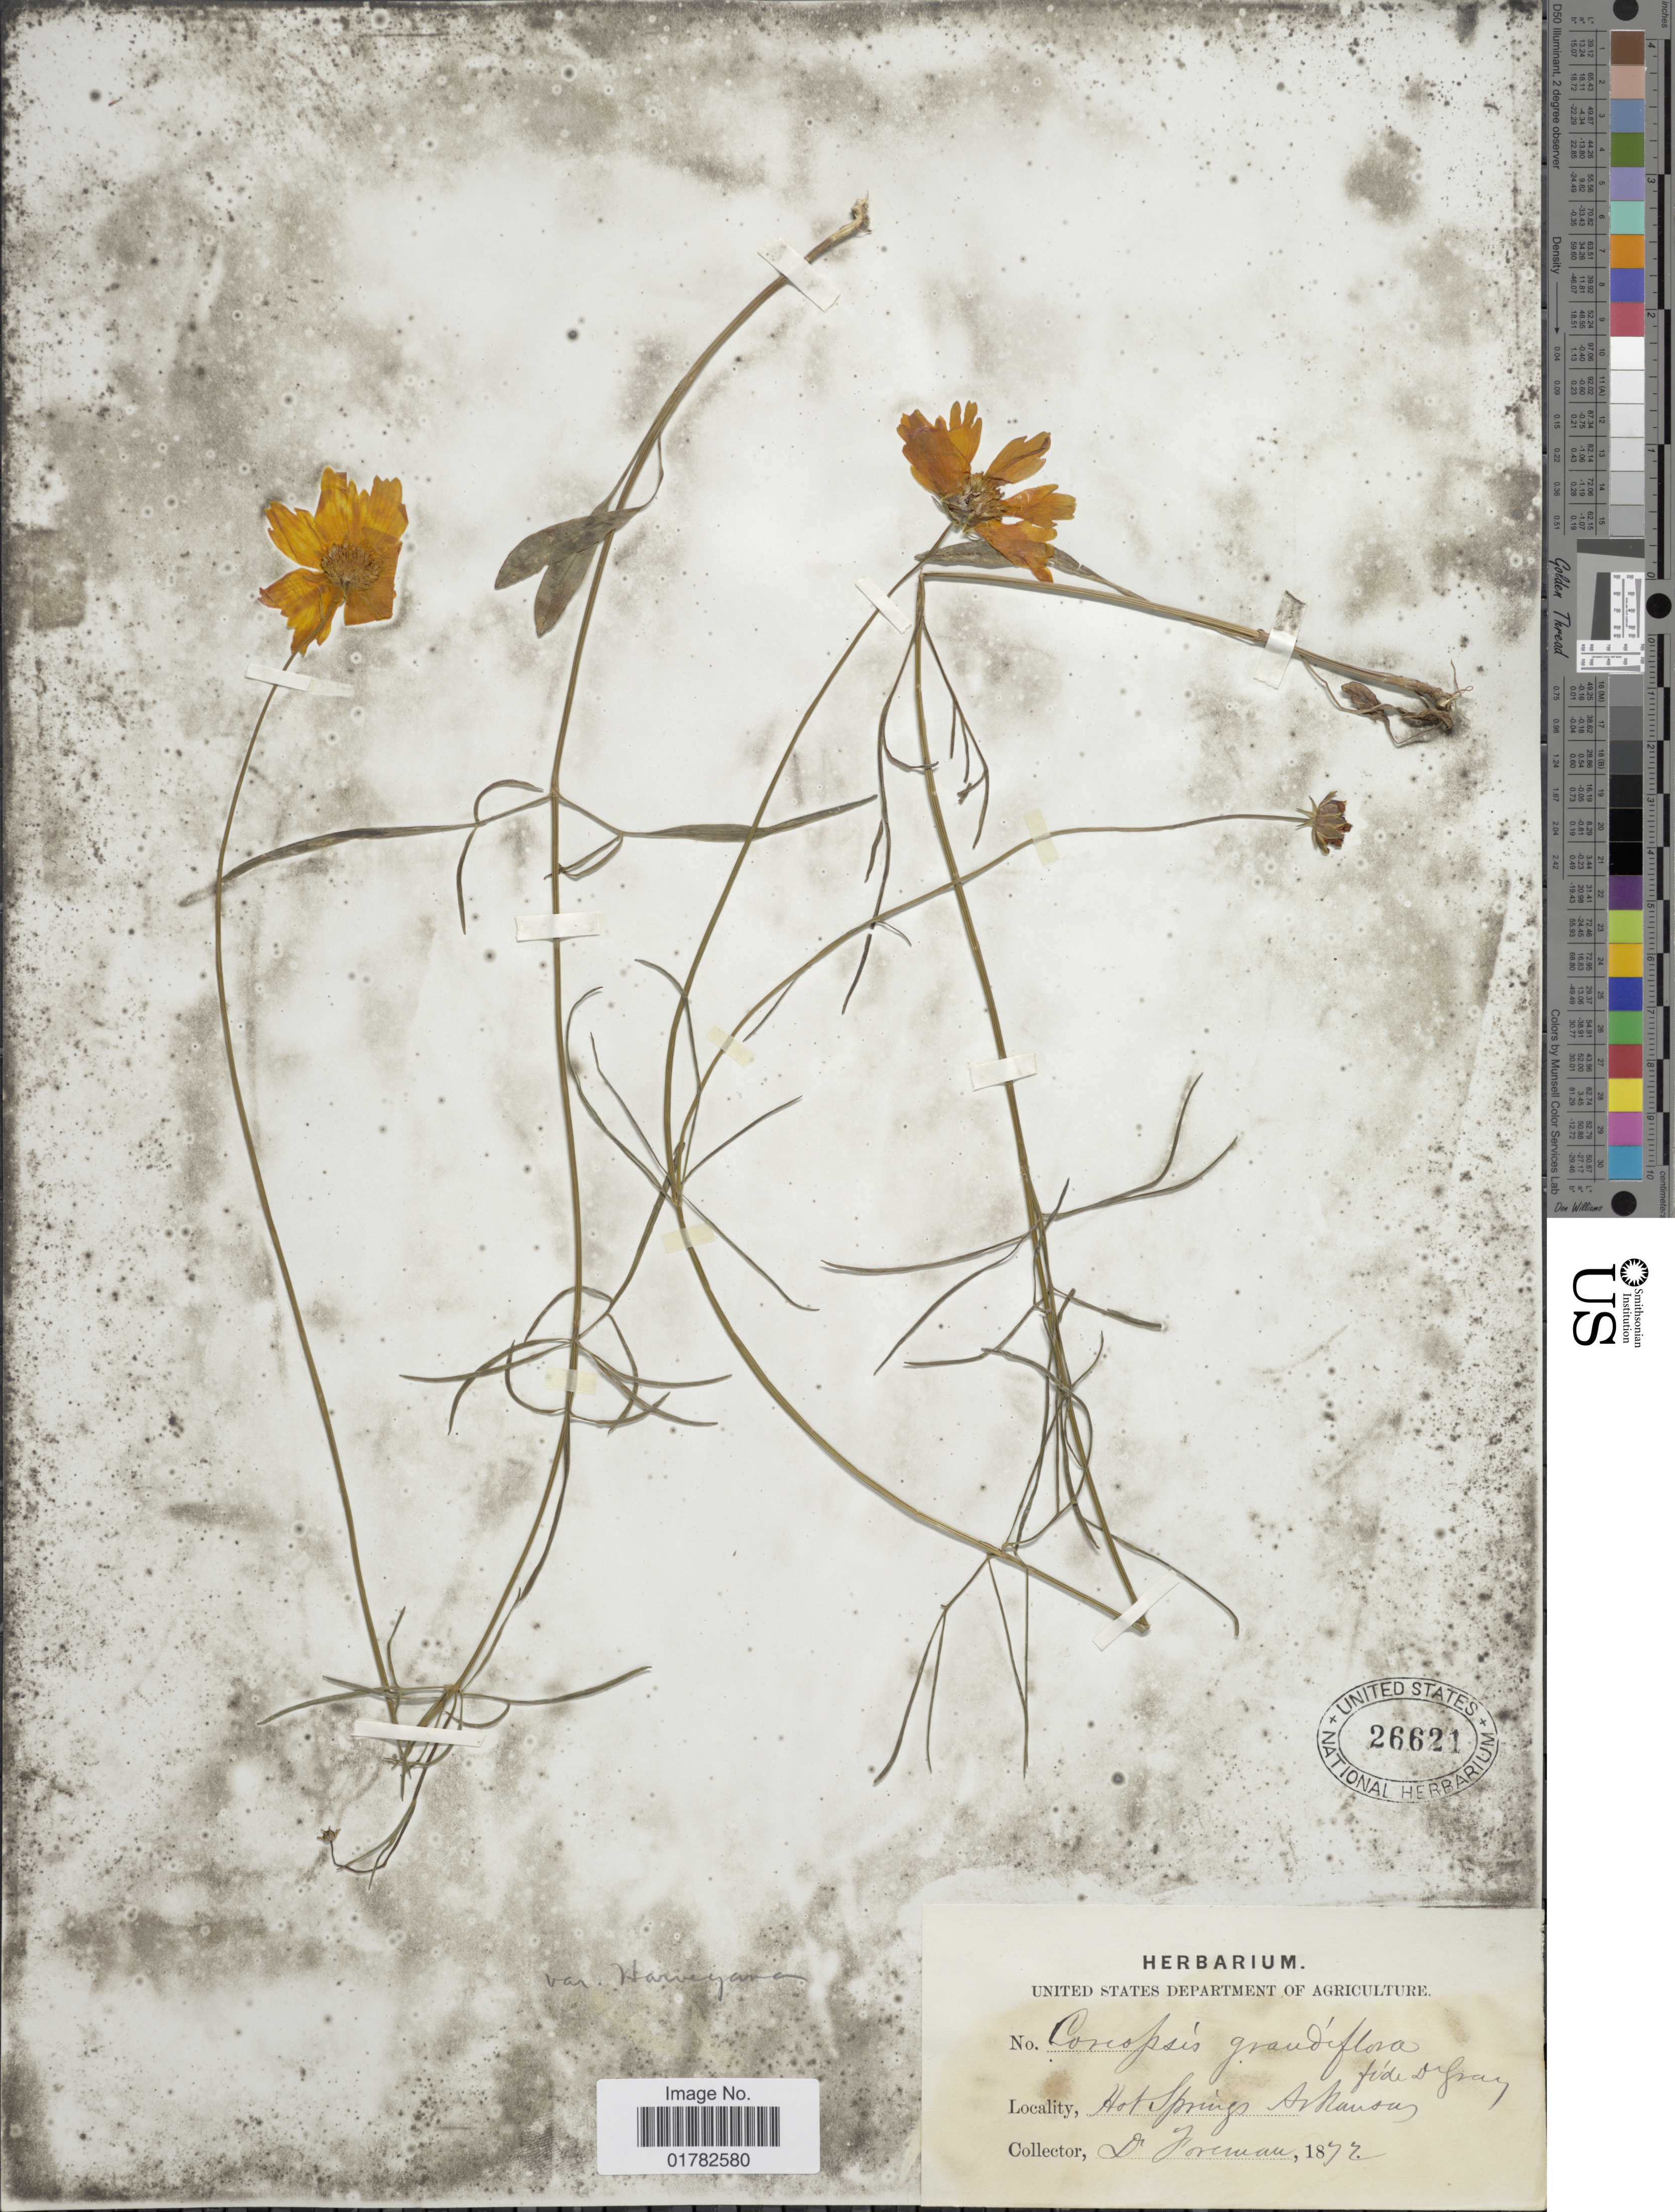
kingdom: Plantae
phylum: Tracheophyta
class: Magnoliopsida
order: Asterales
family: Asteraceae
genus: Coreopsis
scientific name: Coreopsis grandiflora var. harveyana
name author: (A. Gray) Sherff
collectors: -. Foreman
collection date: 1872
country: United States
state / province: Arkansas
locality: Hot Springs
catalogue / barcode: US 26621